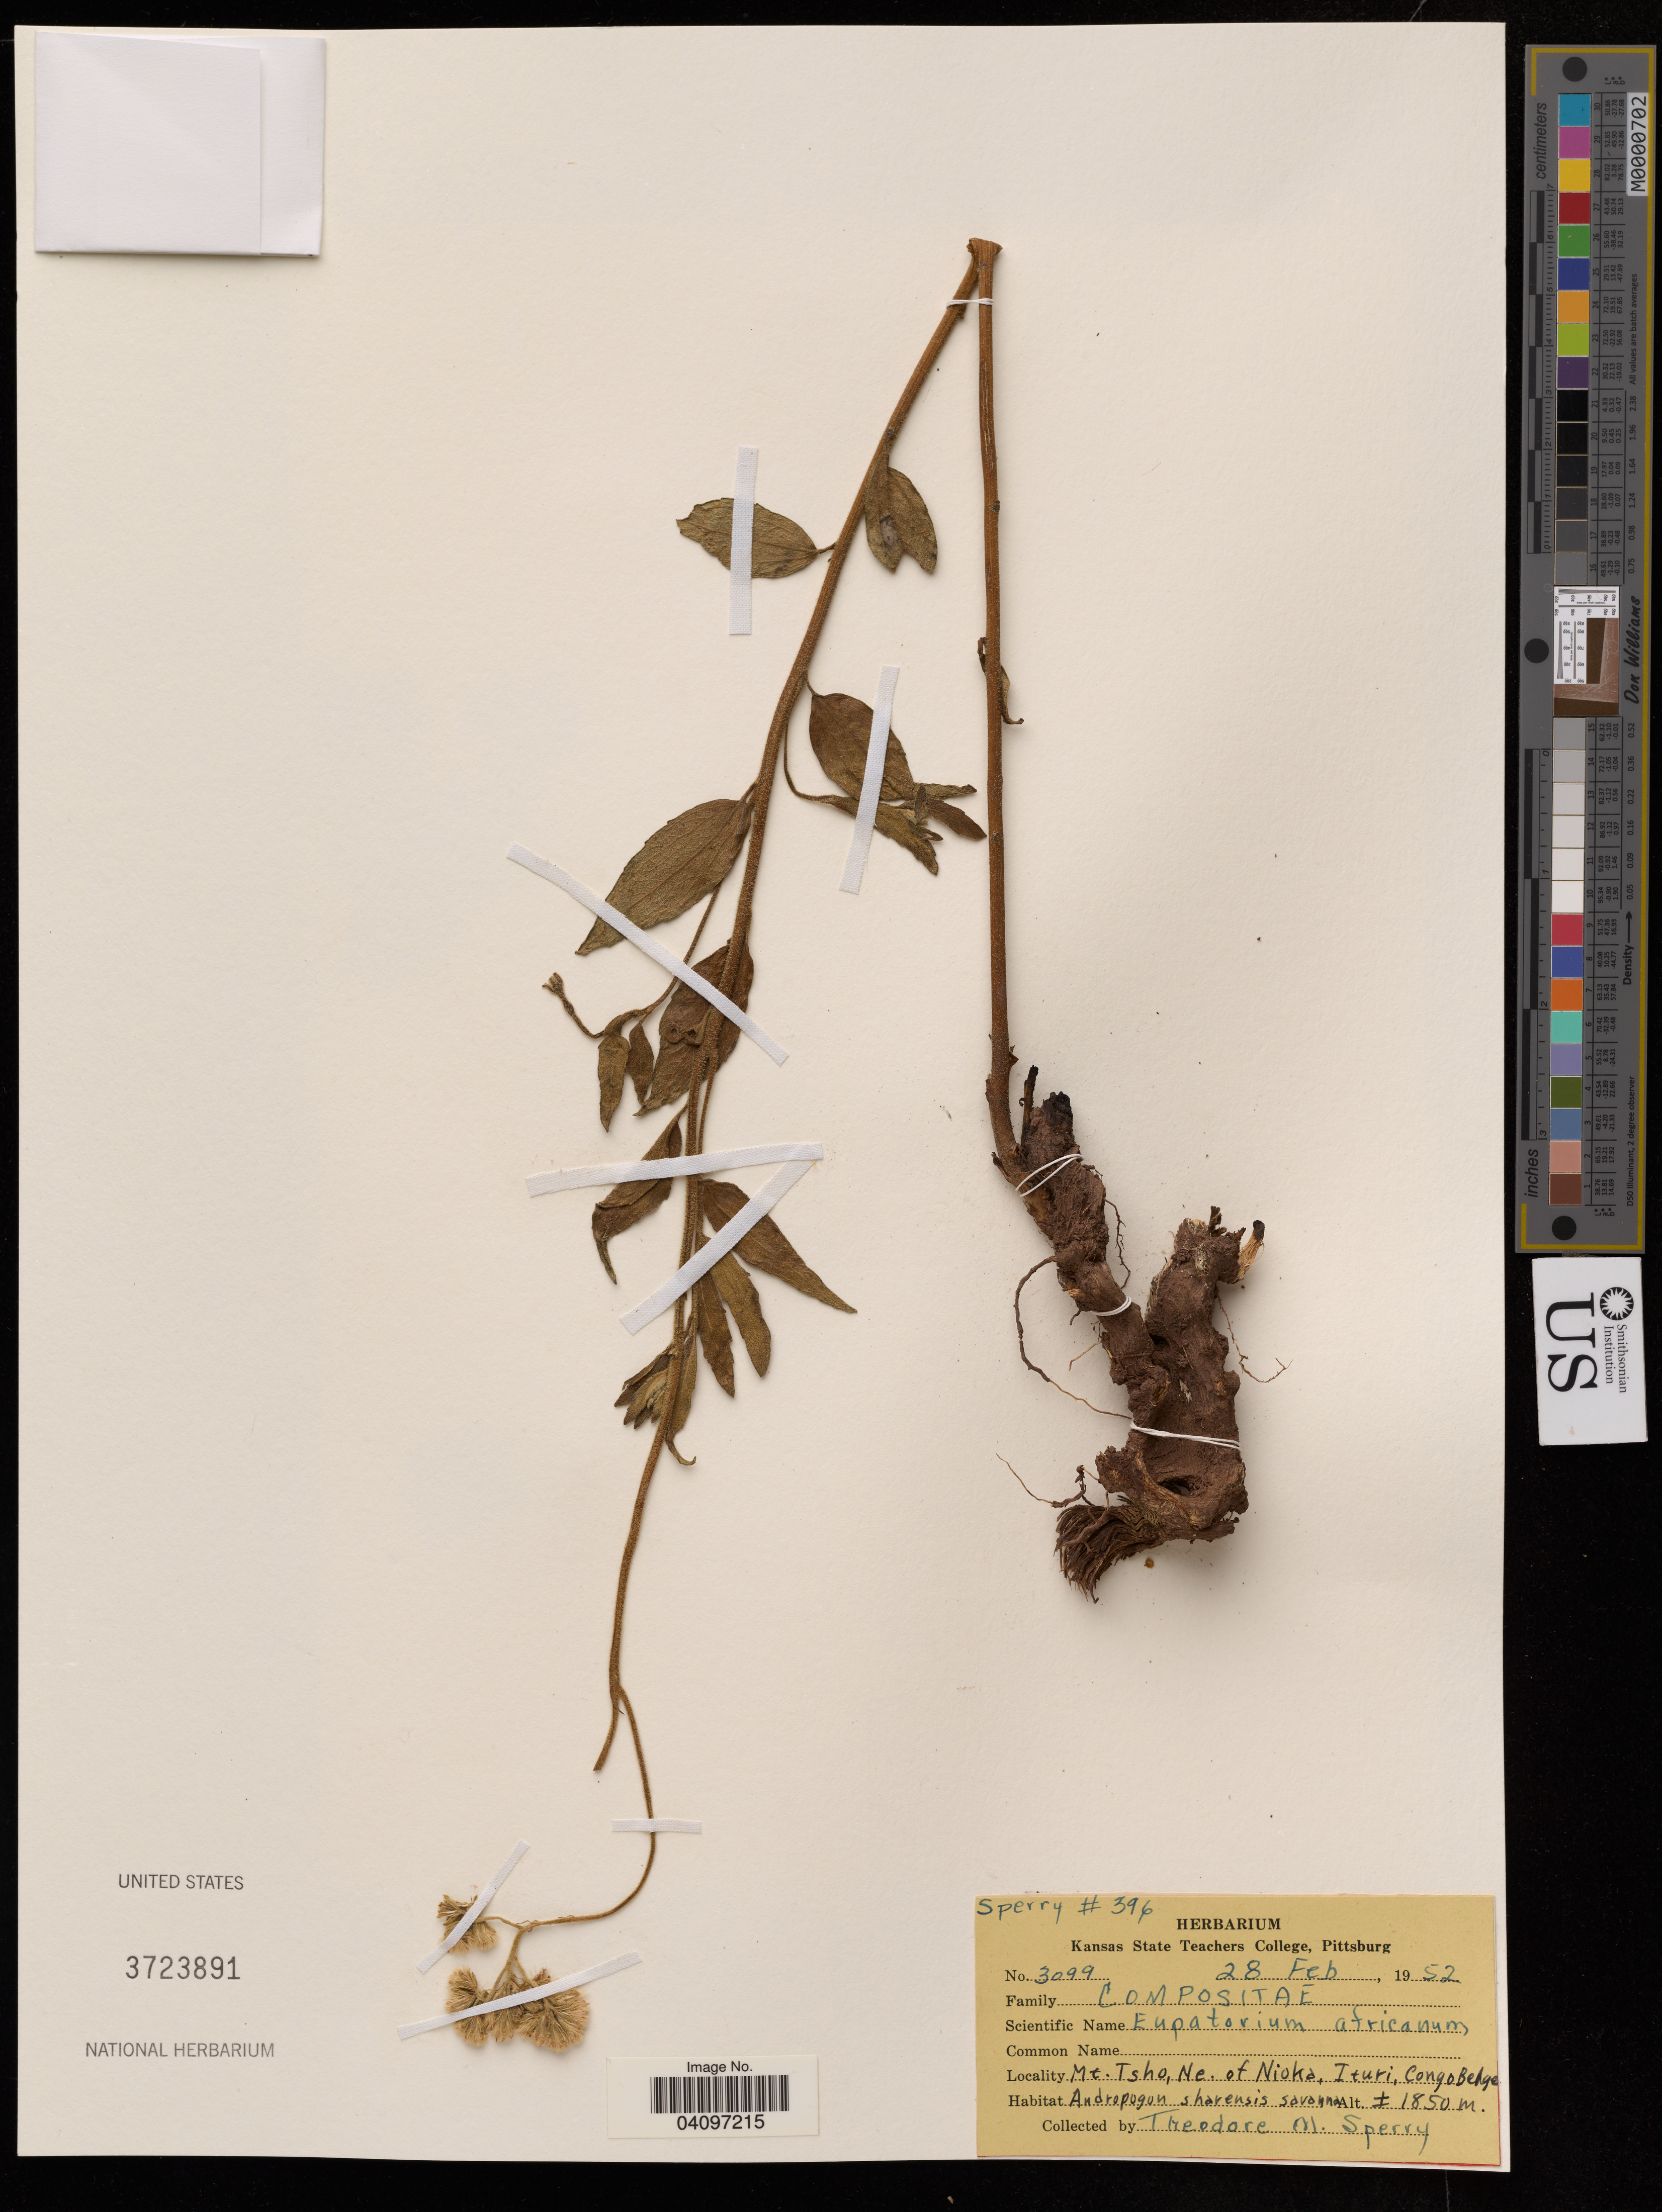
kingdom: Plantae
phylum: Tracheophyta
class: Magnoliopsida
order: Asterales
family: Asteraceae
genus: Eupatorium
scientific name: Eupatorium africanum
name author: Oliv. & Hiern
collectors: T. Sperry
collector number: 3099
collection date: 1952-02-28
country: Congo, Democratic Republic of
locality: Mt. Isho, Ne. of Nioka, Ituri.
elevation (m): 1850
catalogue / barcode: US 3723891